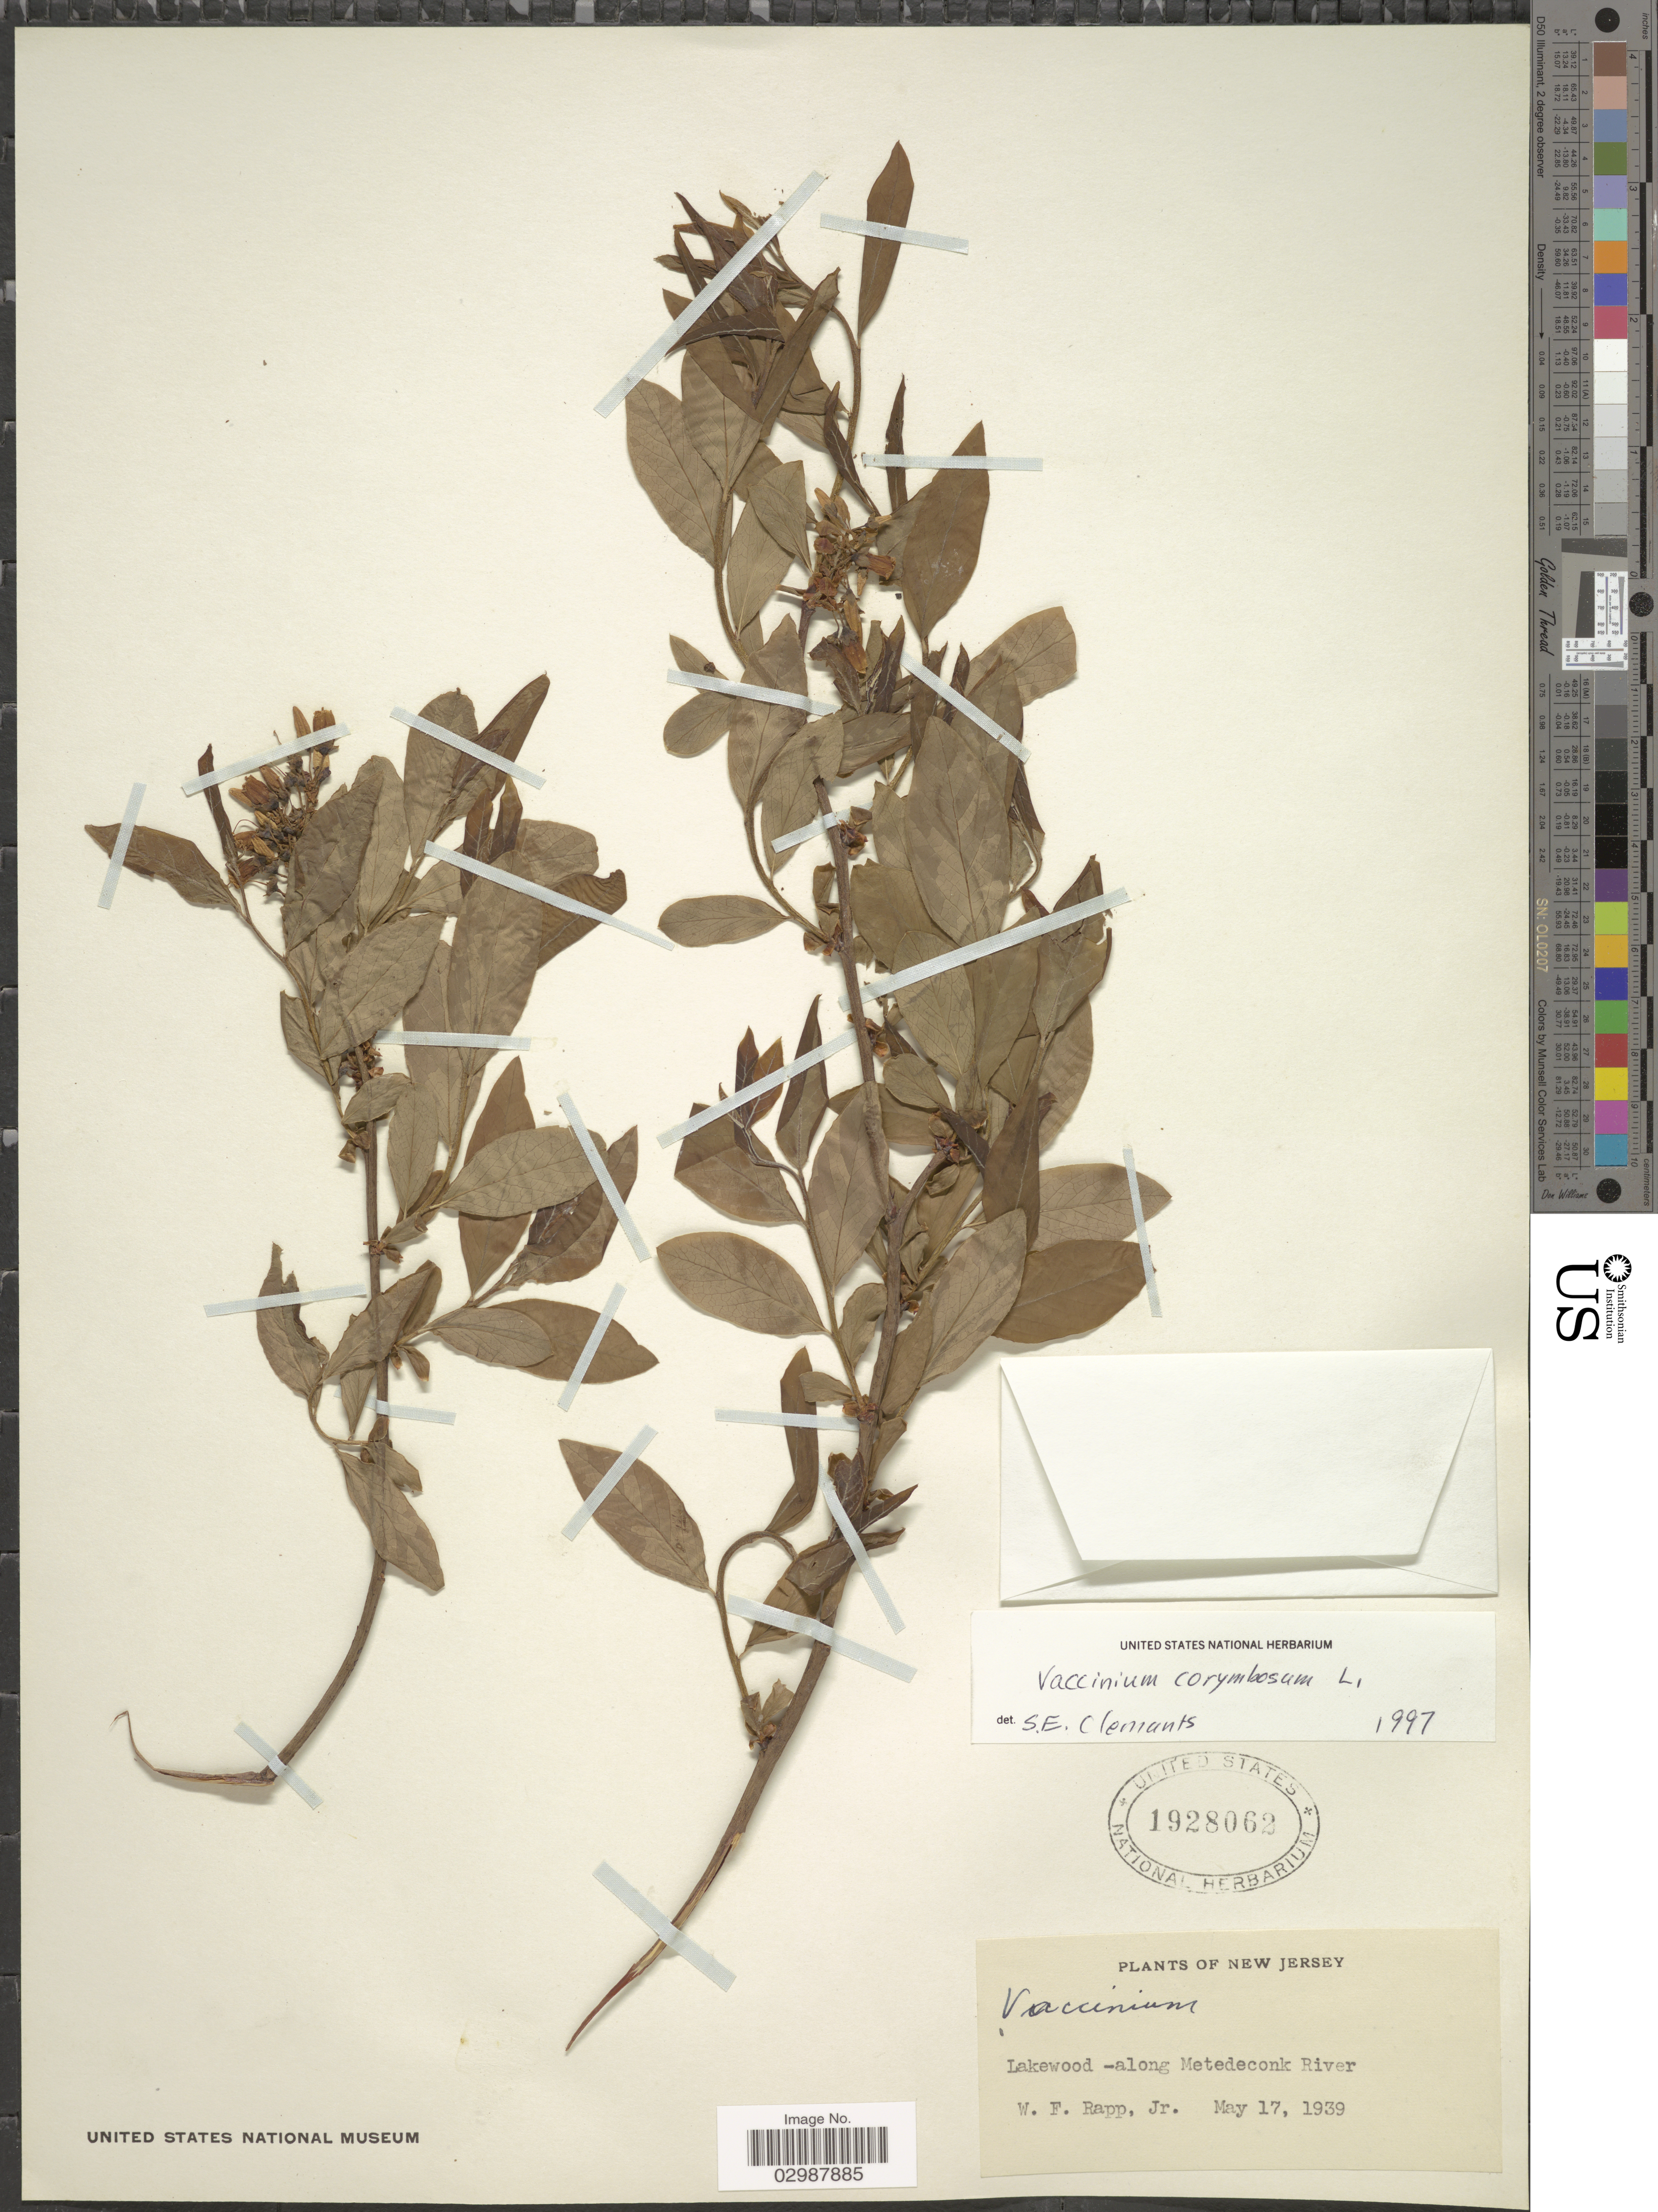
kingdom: Plantae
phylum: Tracheophyta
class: Magnoliopsida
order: Ericales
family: Ericaceae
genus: Vaccinium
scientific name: Vaccinium corymbosum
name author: L.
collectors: F. Rapp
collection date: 1939-05-17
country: United States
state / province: New Jersey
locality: Lakewood -along Metedeconk River.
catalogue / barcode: US 1928062